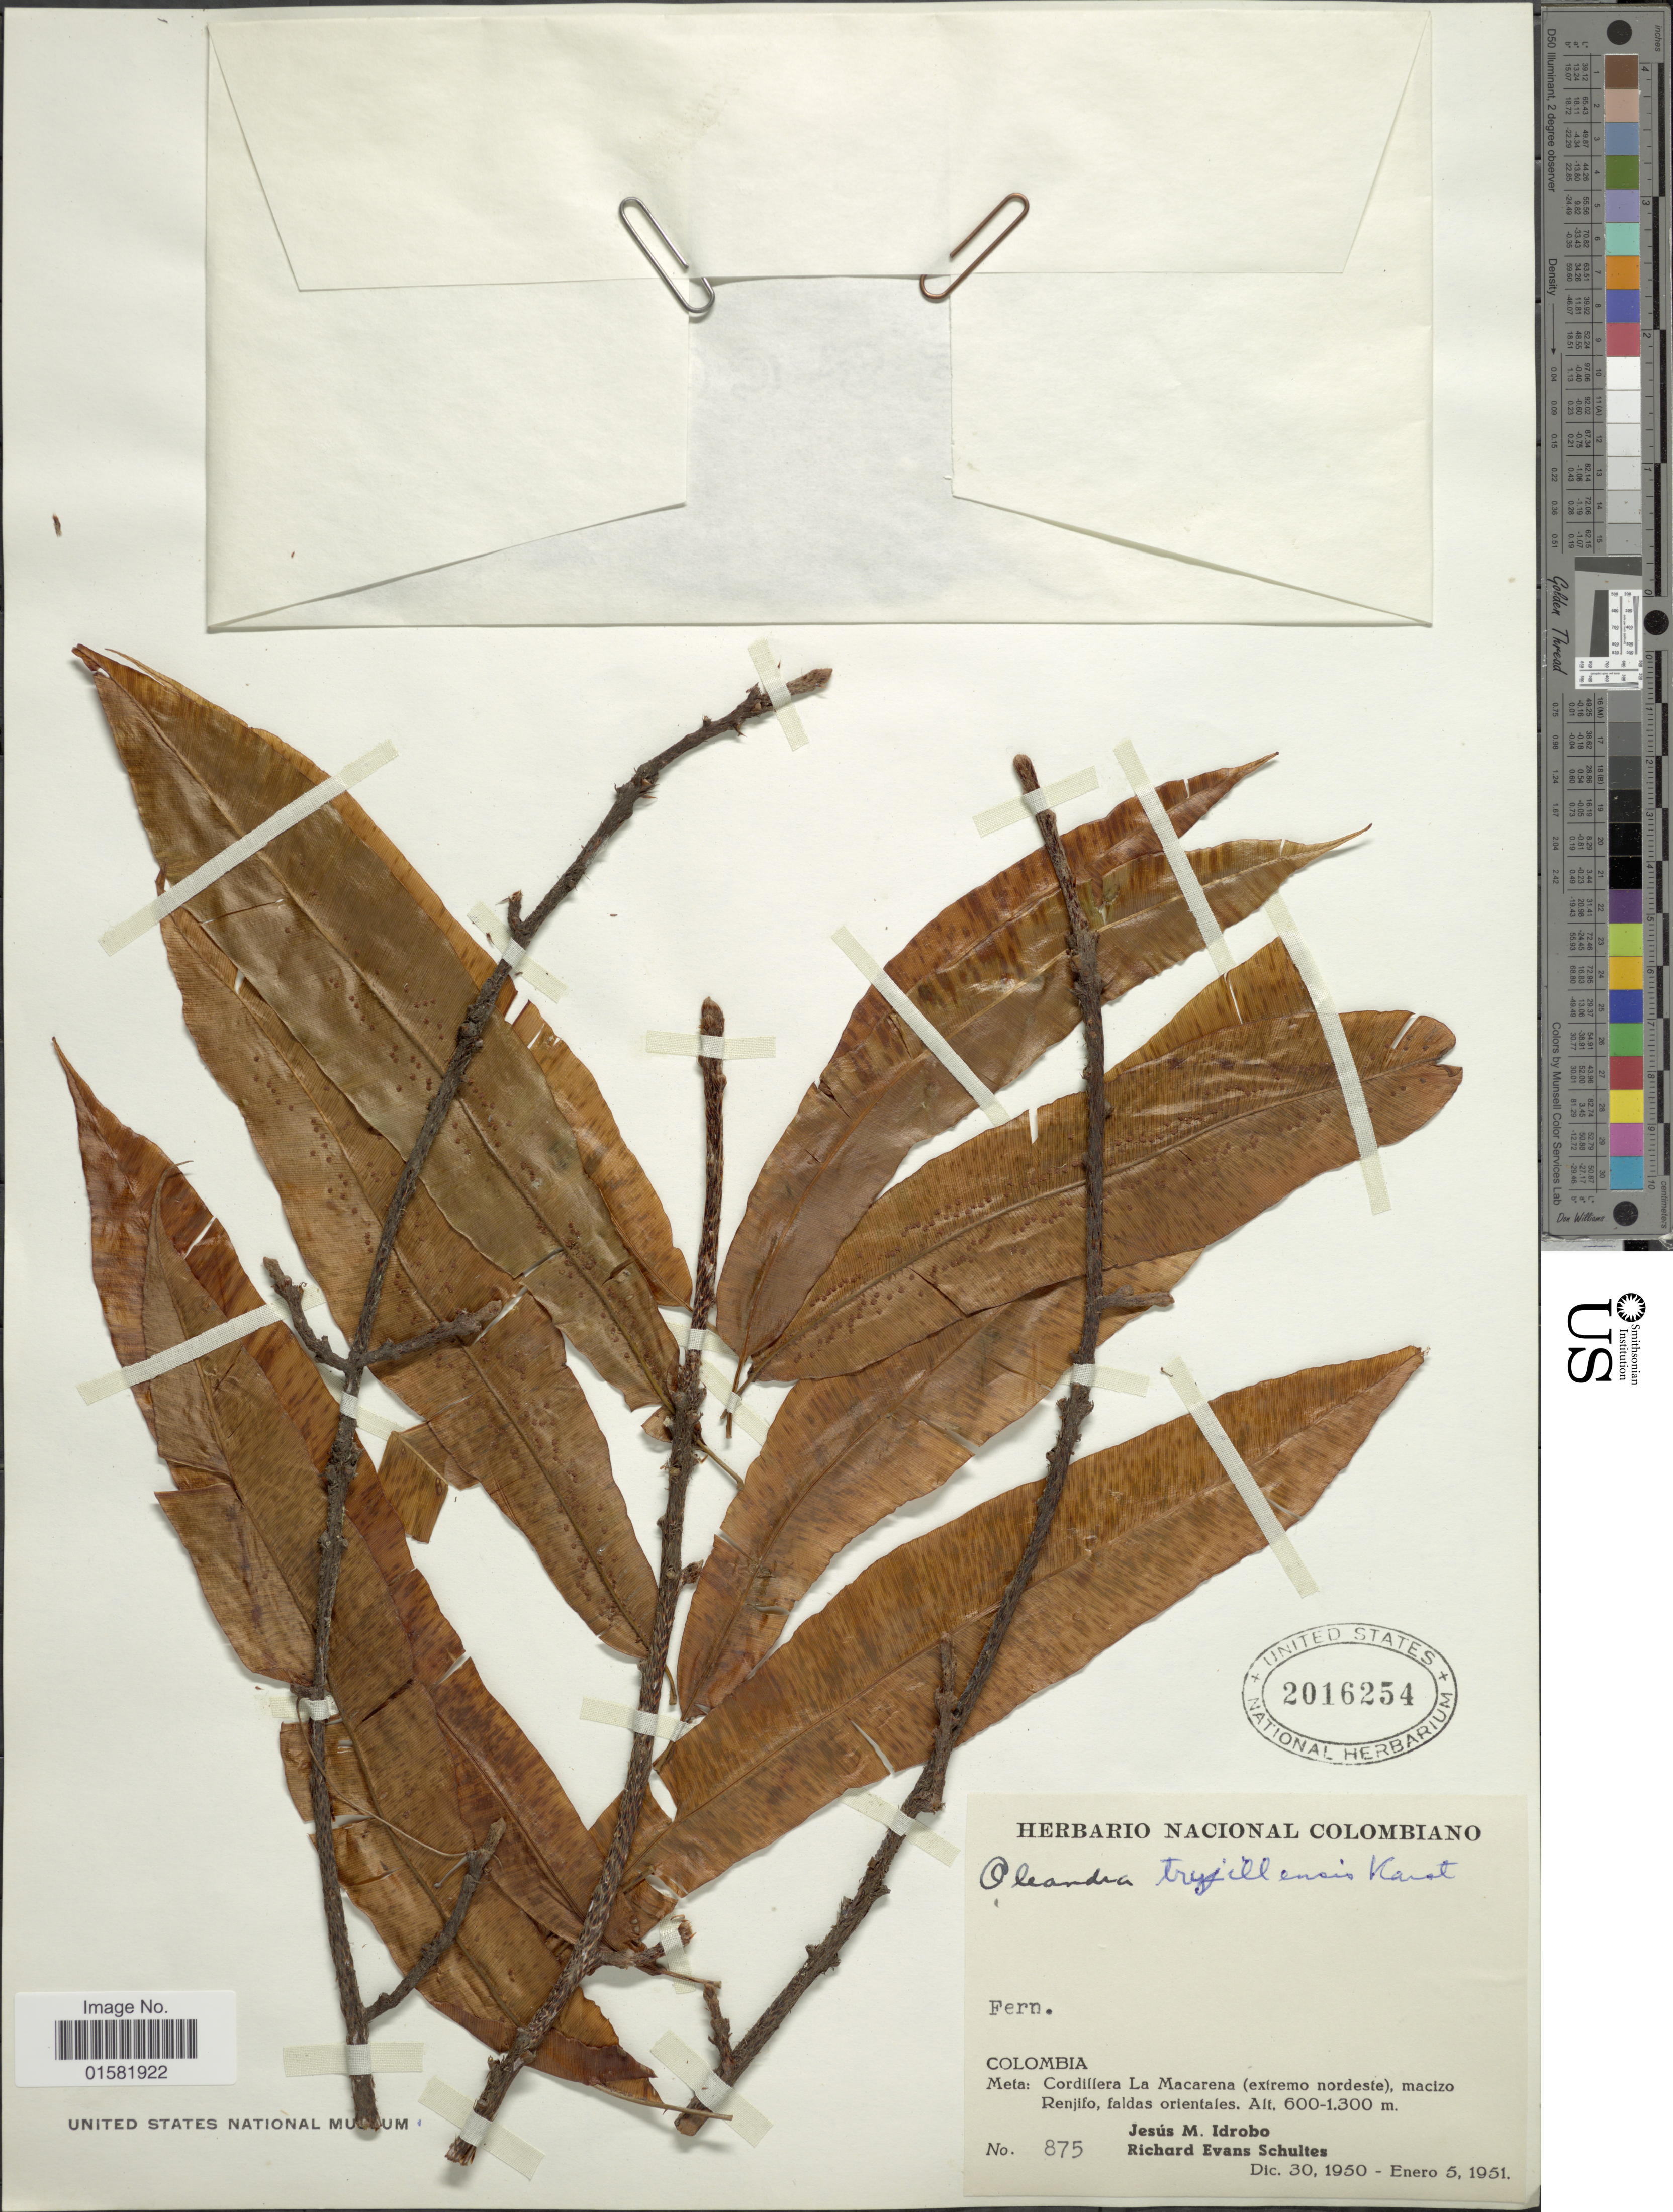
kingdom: Plantae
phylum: Tracheophyta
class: Polypodiopsida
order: Polypodiales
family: Oleandraceae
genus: Oleandra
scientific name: Oleandra pilosa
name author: Hook.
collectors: J. M. Idrobo & R. E. Schultes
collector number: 875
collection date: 1950-12-30/1951-01-05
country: Colombia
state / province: Meta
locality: Colombia, Meta: Cordillera La Macarena (extremo nordeste), macizo Renjifo, faldas orientales.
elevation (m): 600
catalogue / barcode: US 2016254